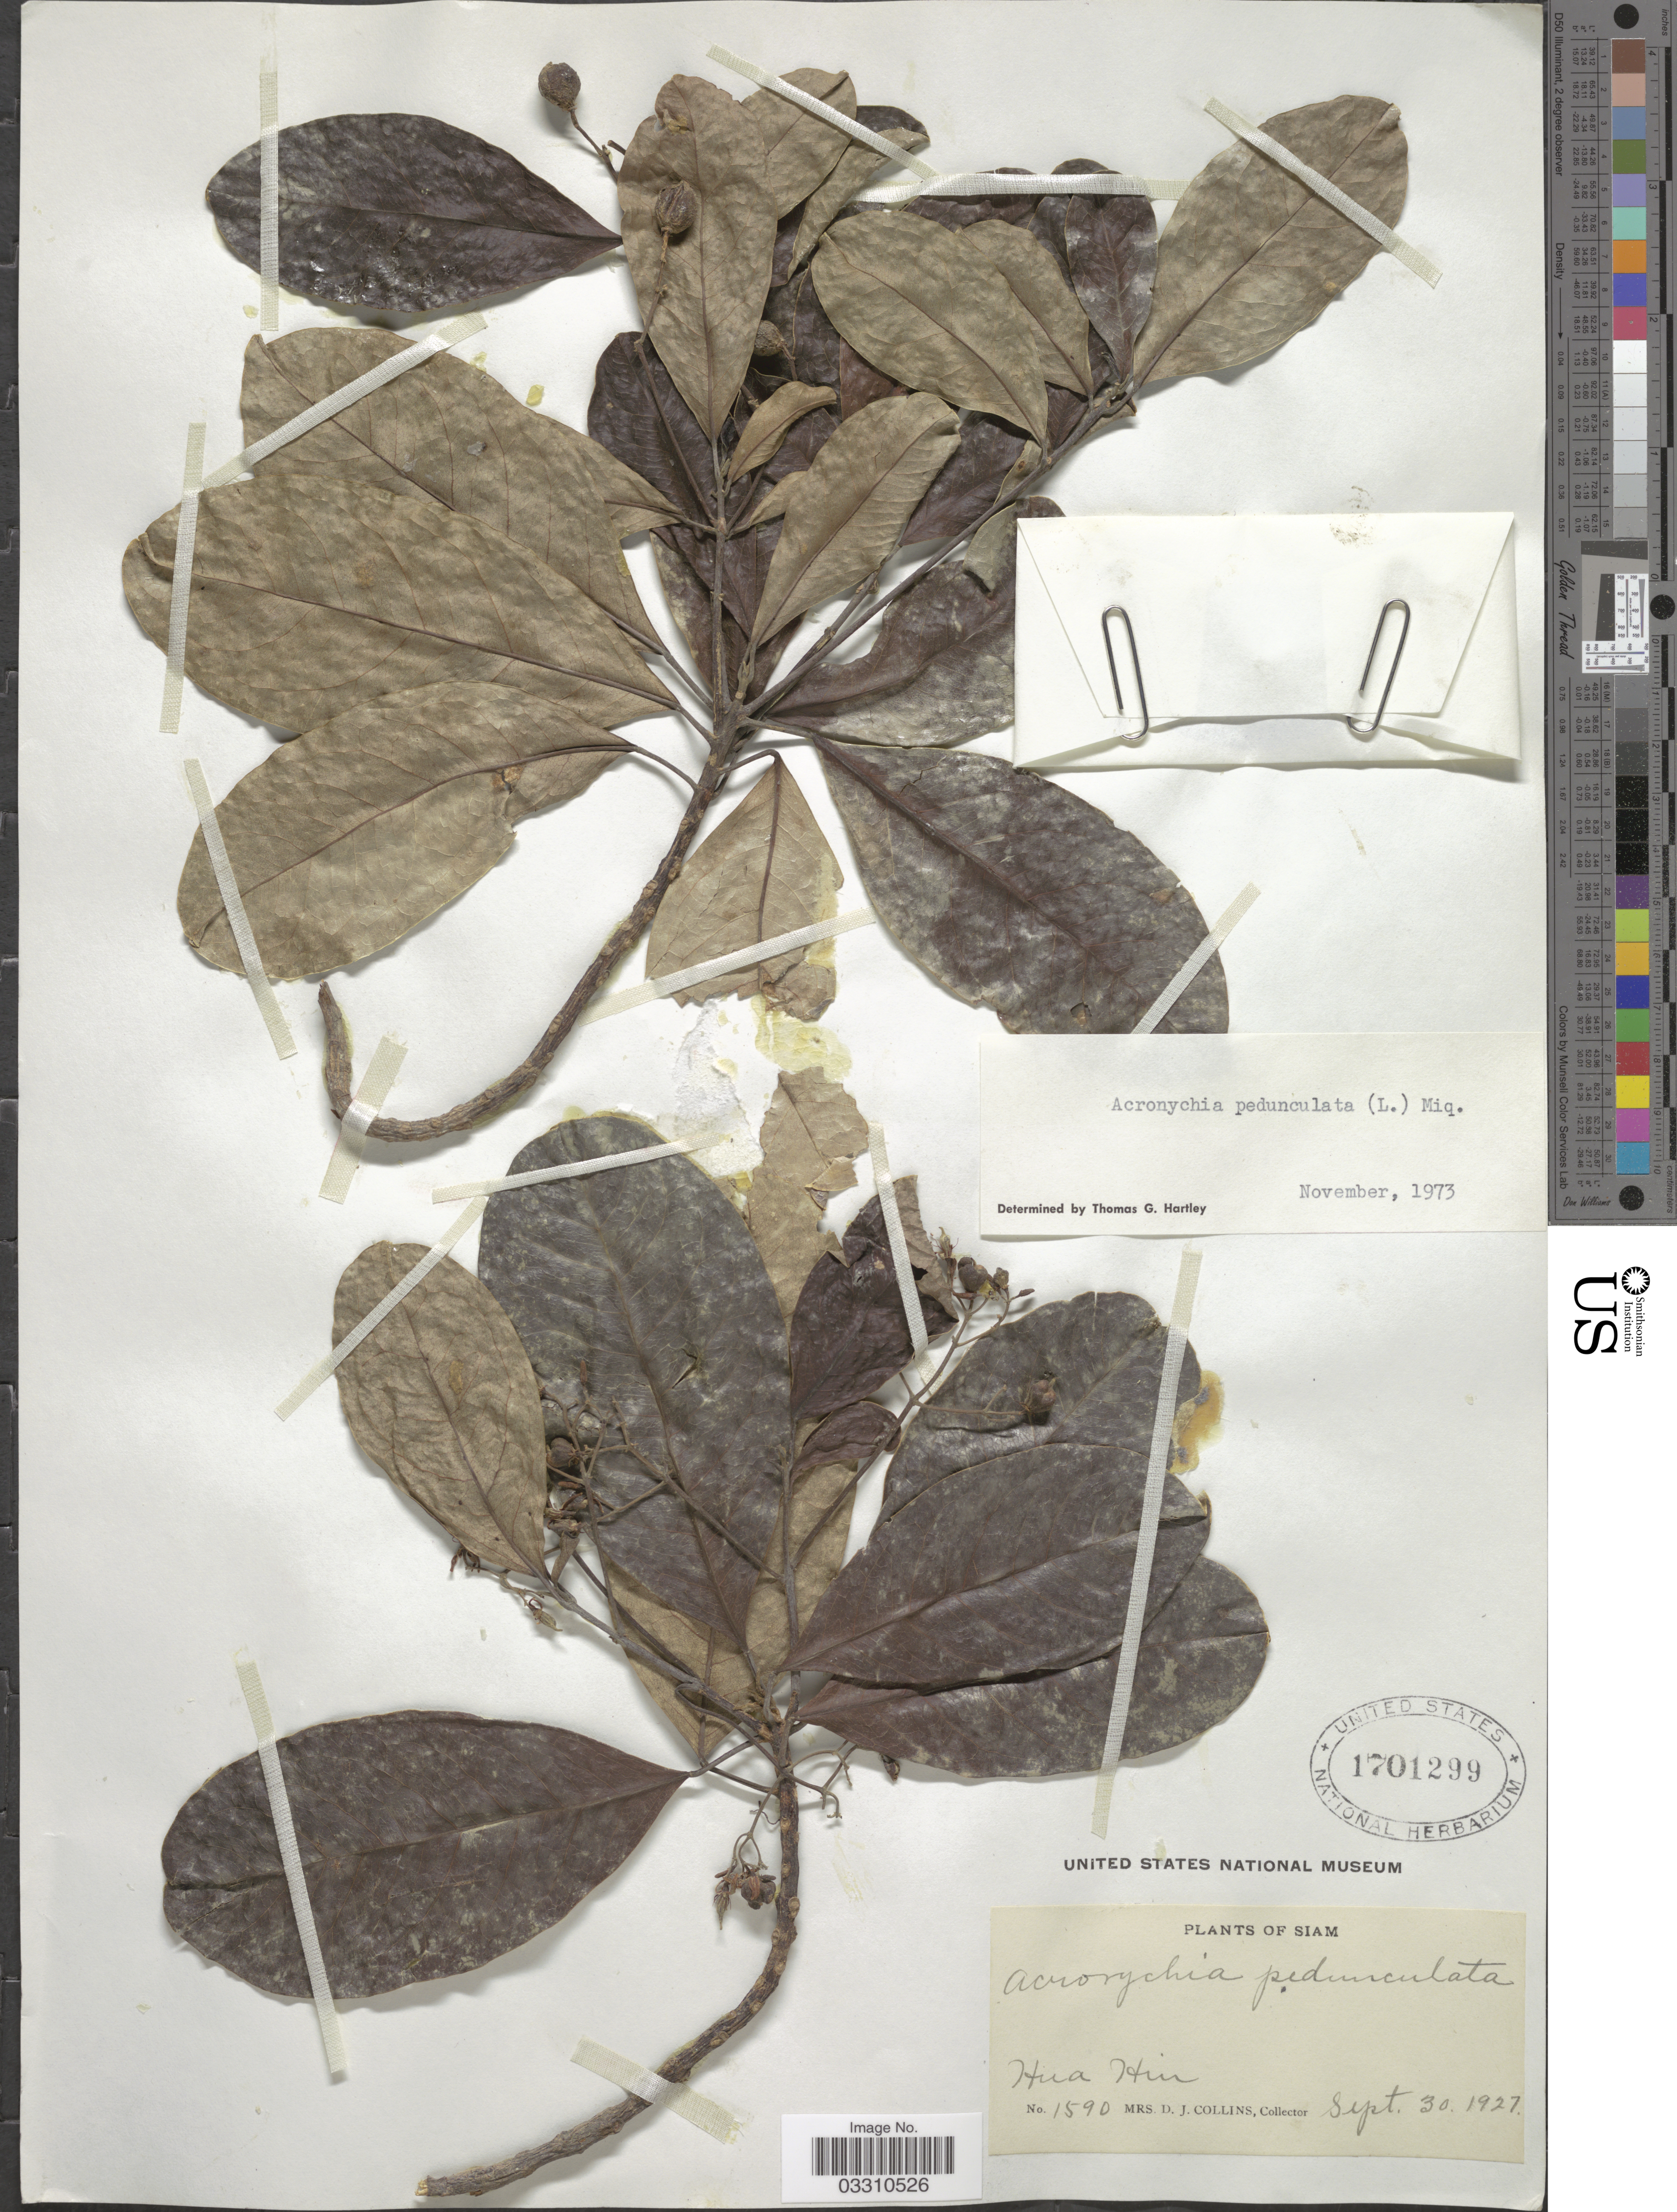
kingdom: Plantae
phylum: Tracheophyta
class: Magnoliopsida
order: Sapindales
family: Rutaceae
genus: Acronychia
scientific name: Acronychia pedunculata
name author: (L.) Miq.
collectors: Mrs. D. J. Collins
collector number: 1590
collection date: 1927-09-30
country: Thailand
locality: Siam, Hua Hin.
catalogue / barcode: US 1701299